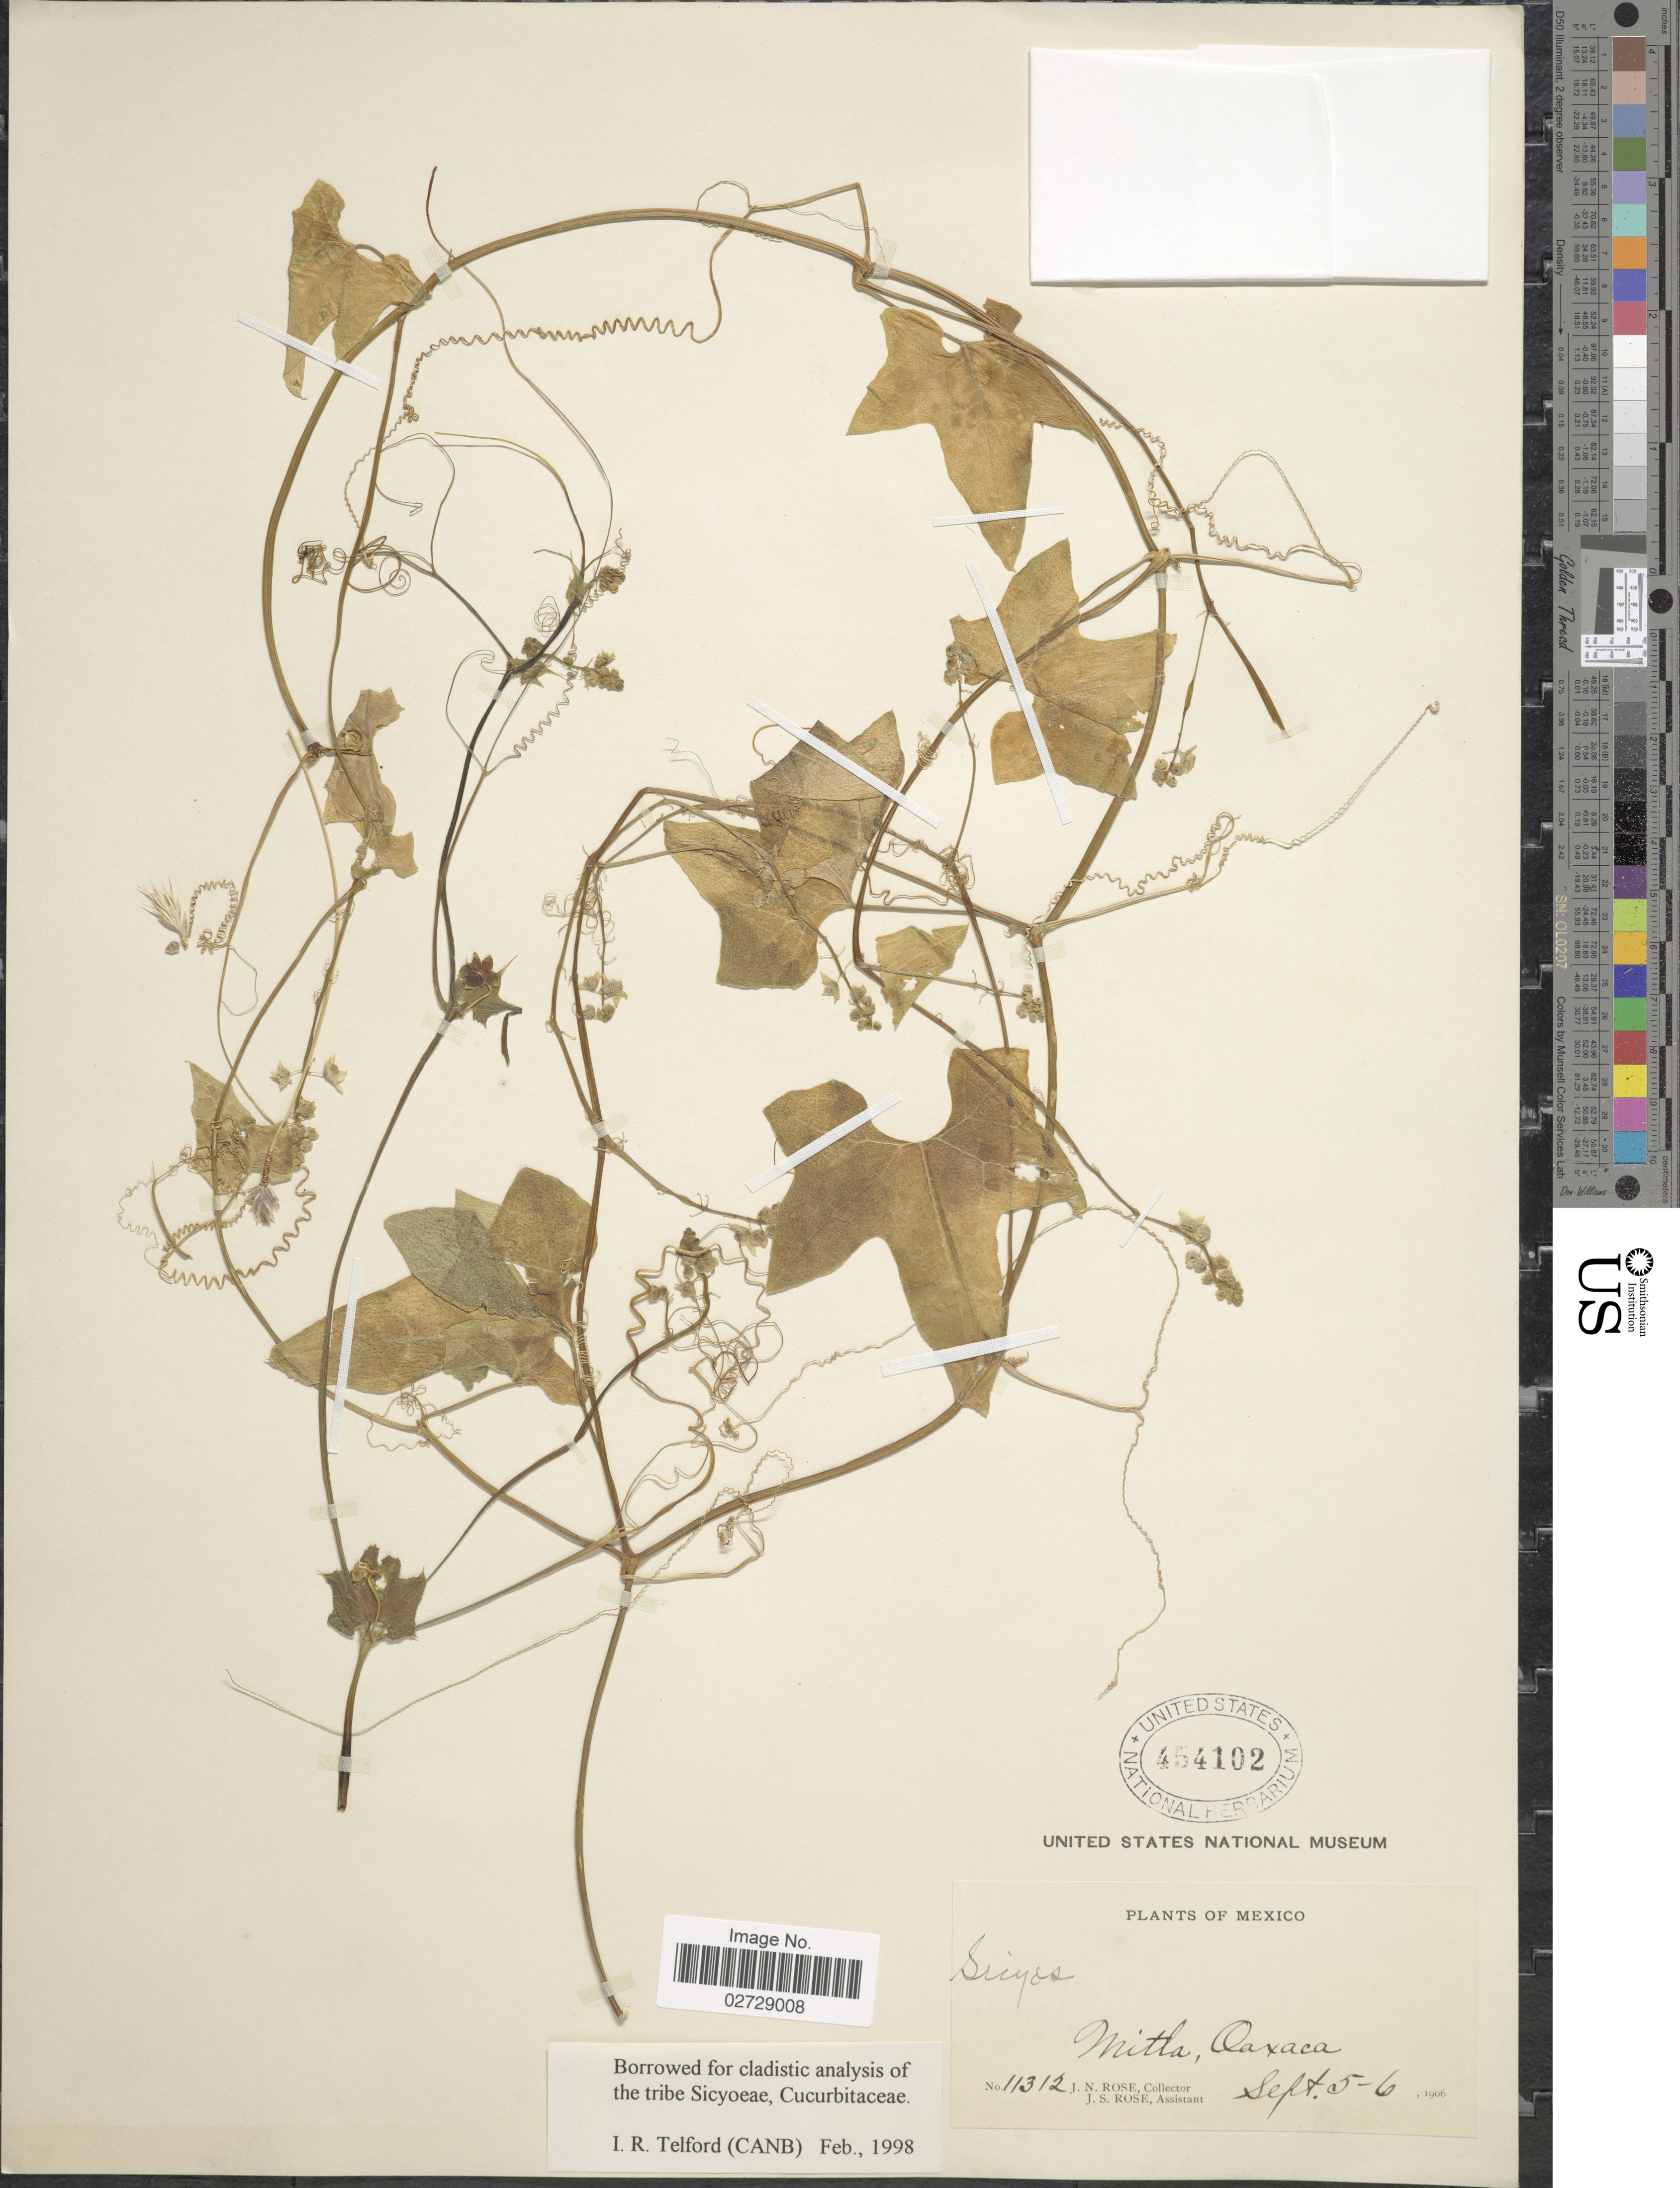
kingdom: Plantae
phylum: Tracheophyta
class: Magnoliopsida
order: Cucurbitales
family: Cucurbitaceae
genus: Sicyos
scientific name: Sicyos sp.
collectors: J. N. Rose & J. S. Rose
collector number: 11312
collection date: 1906-09-05/1906-09-06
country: Mexico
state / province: Oaxaca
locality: Mitla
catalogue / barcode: US 454102